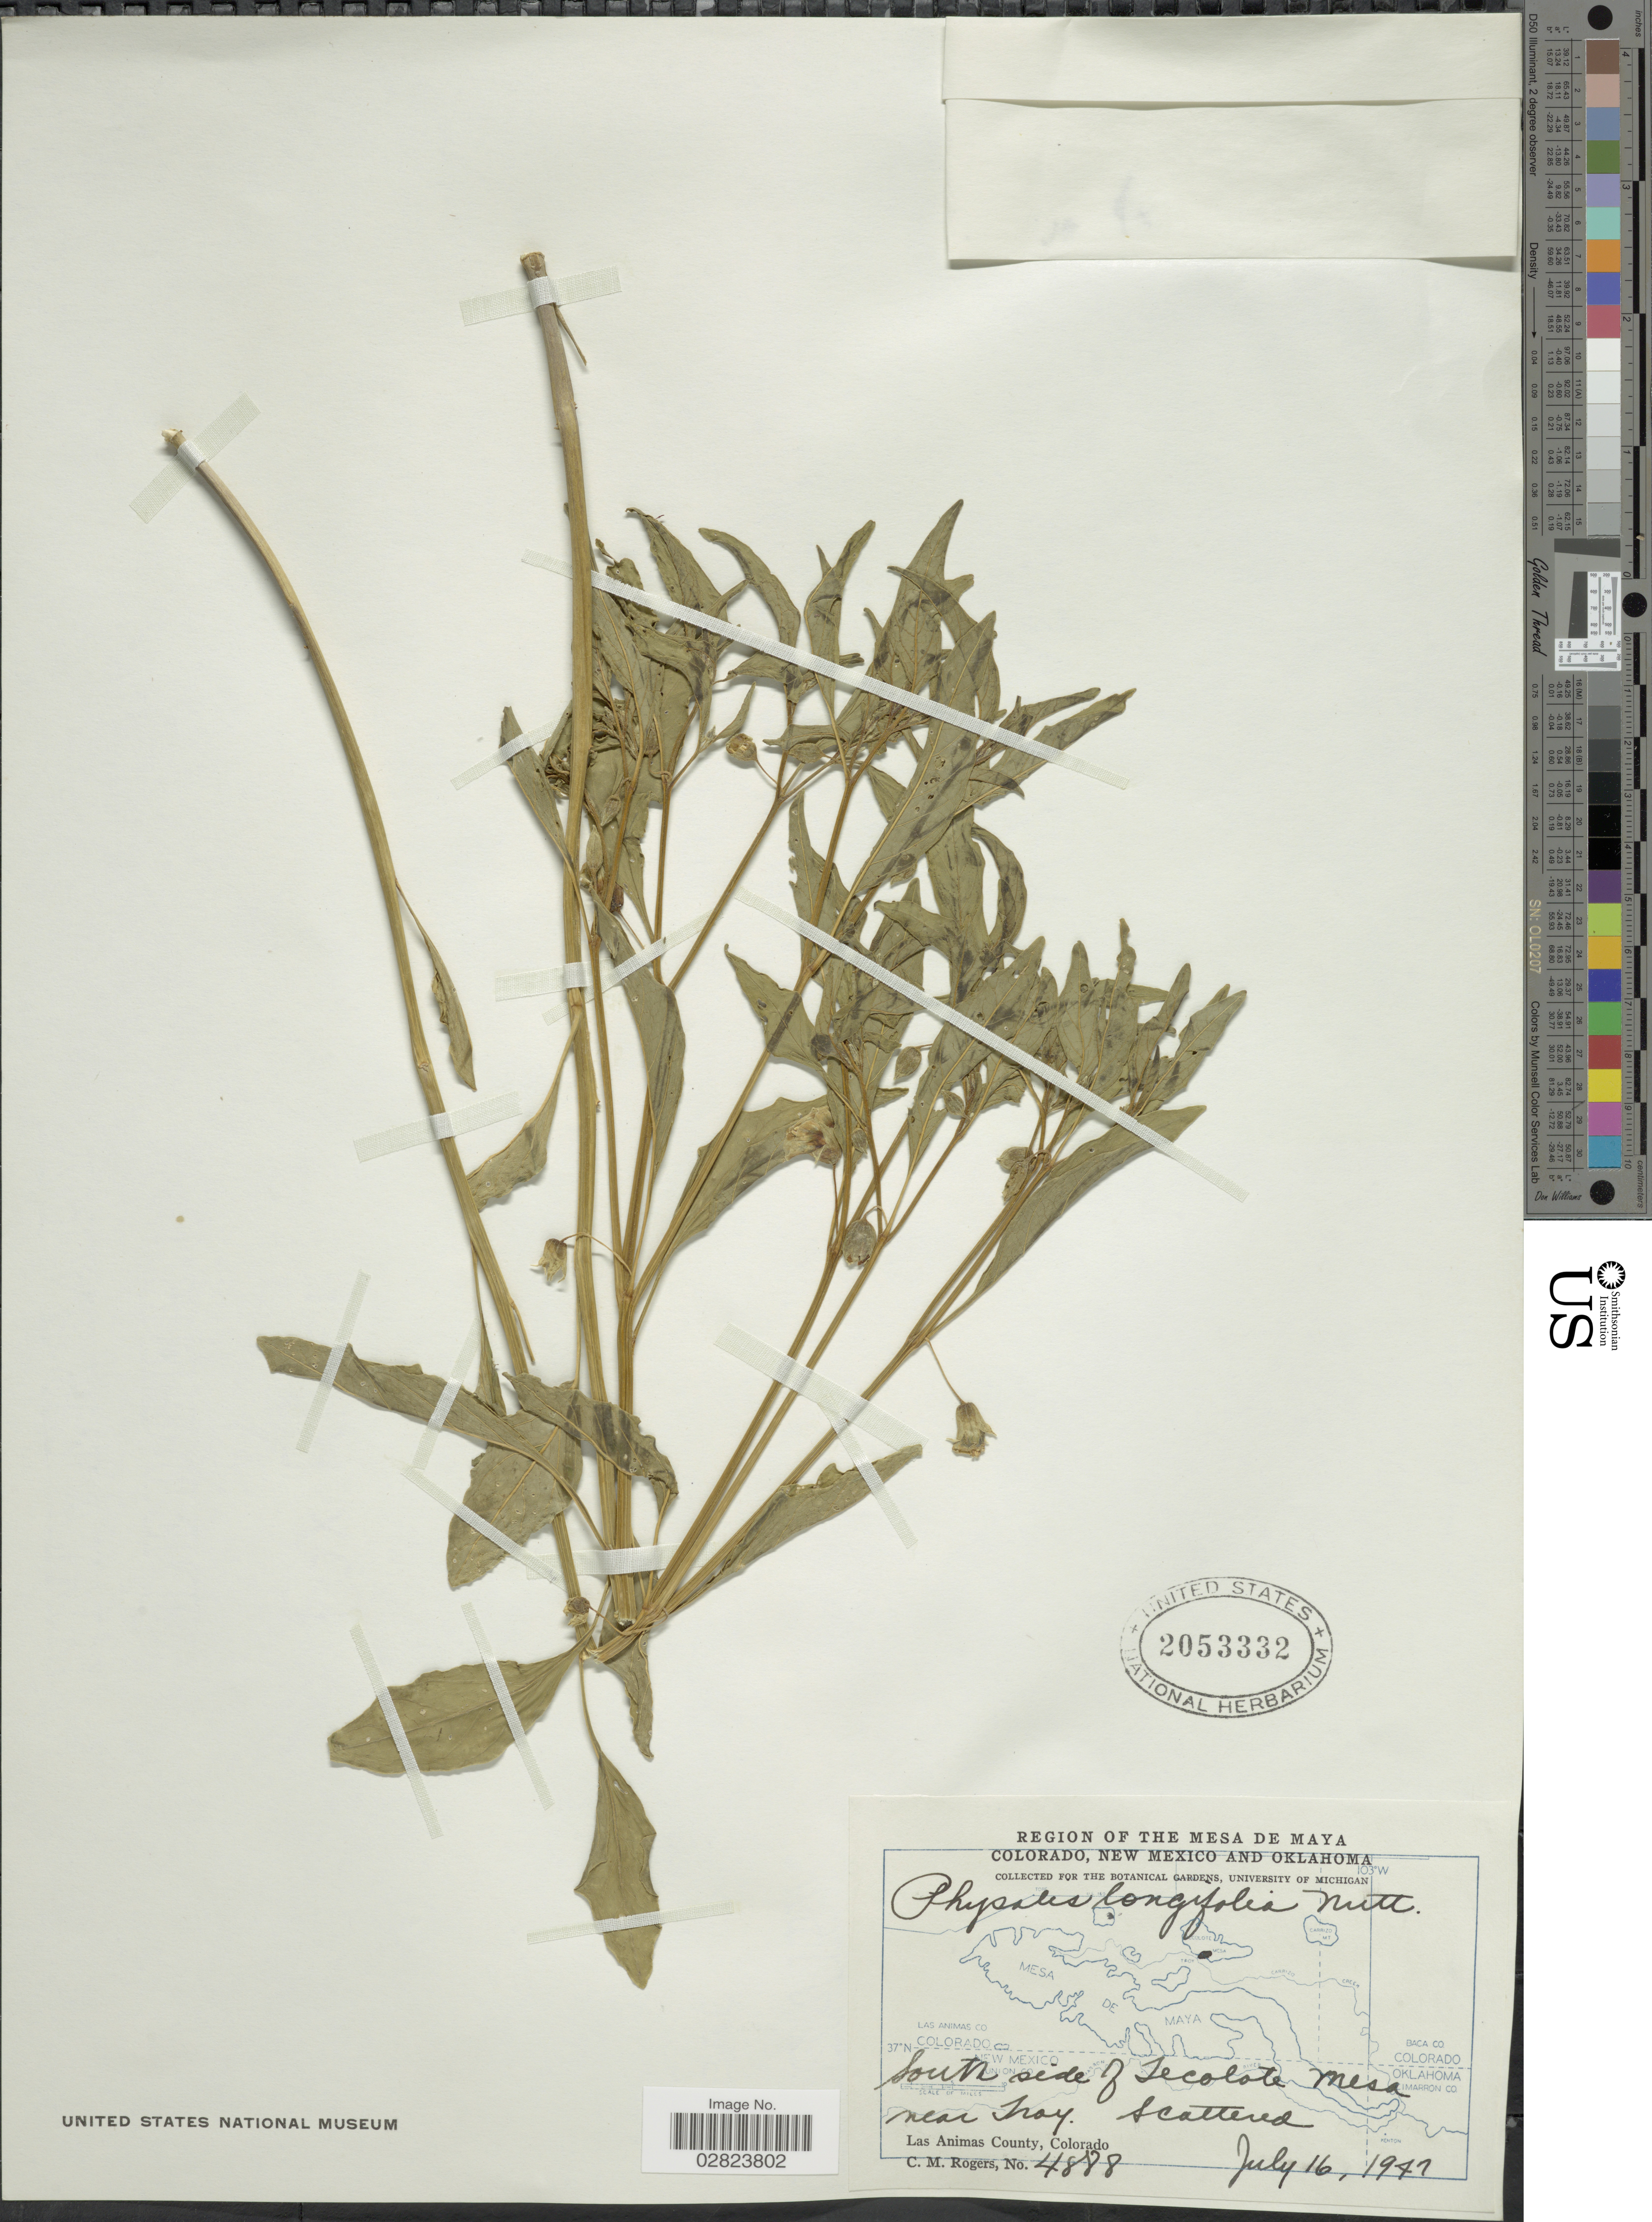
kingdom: Plantae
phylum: Tracheophyta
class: Magnoliopsida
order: Solanales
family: Solanaceae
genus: Physalis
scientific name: Physalis longifolia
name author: Nutt.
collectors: C. M. Rogers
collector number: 4888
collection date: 1941-07-16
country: United States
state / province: Colorado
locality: Region of the Mesa de Maya. South side of Tecolote Mesa near Troy. Las Animas County.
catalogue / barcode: US 2053332